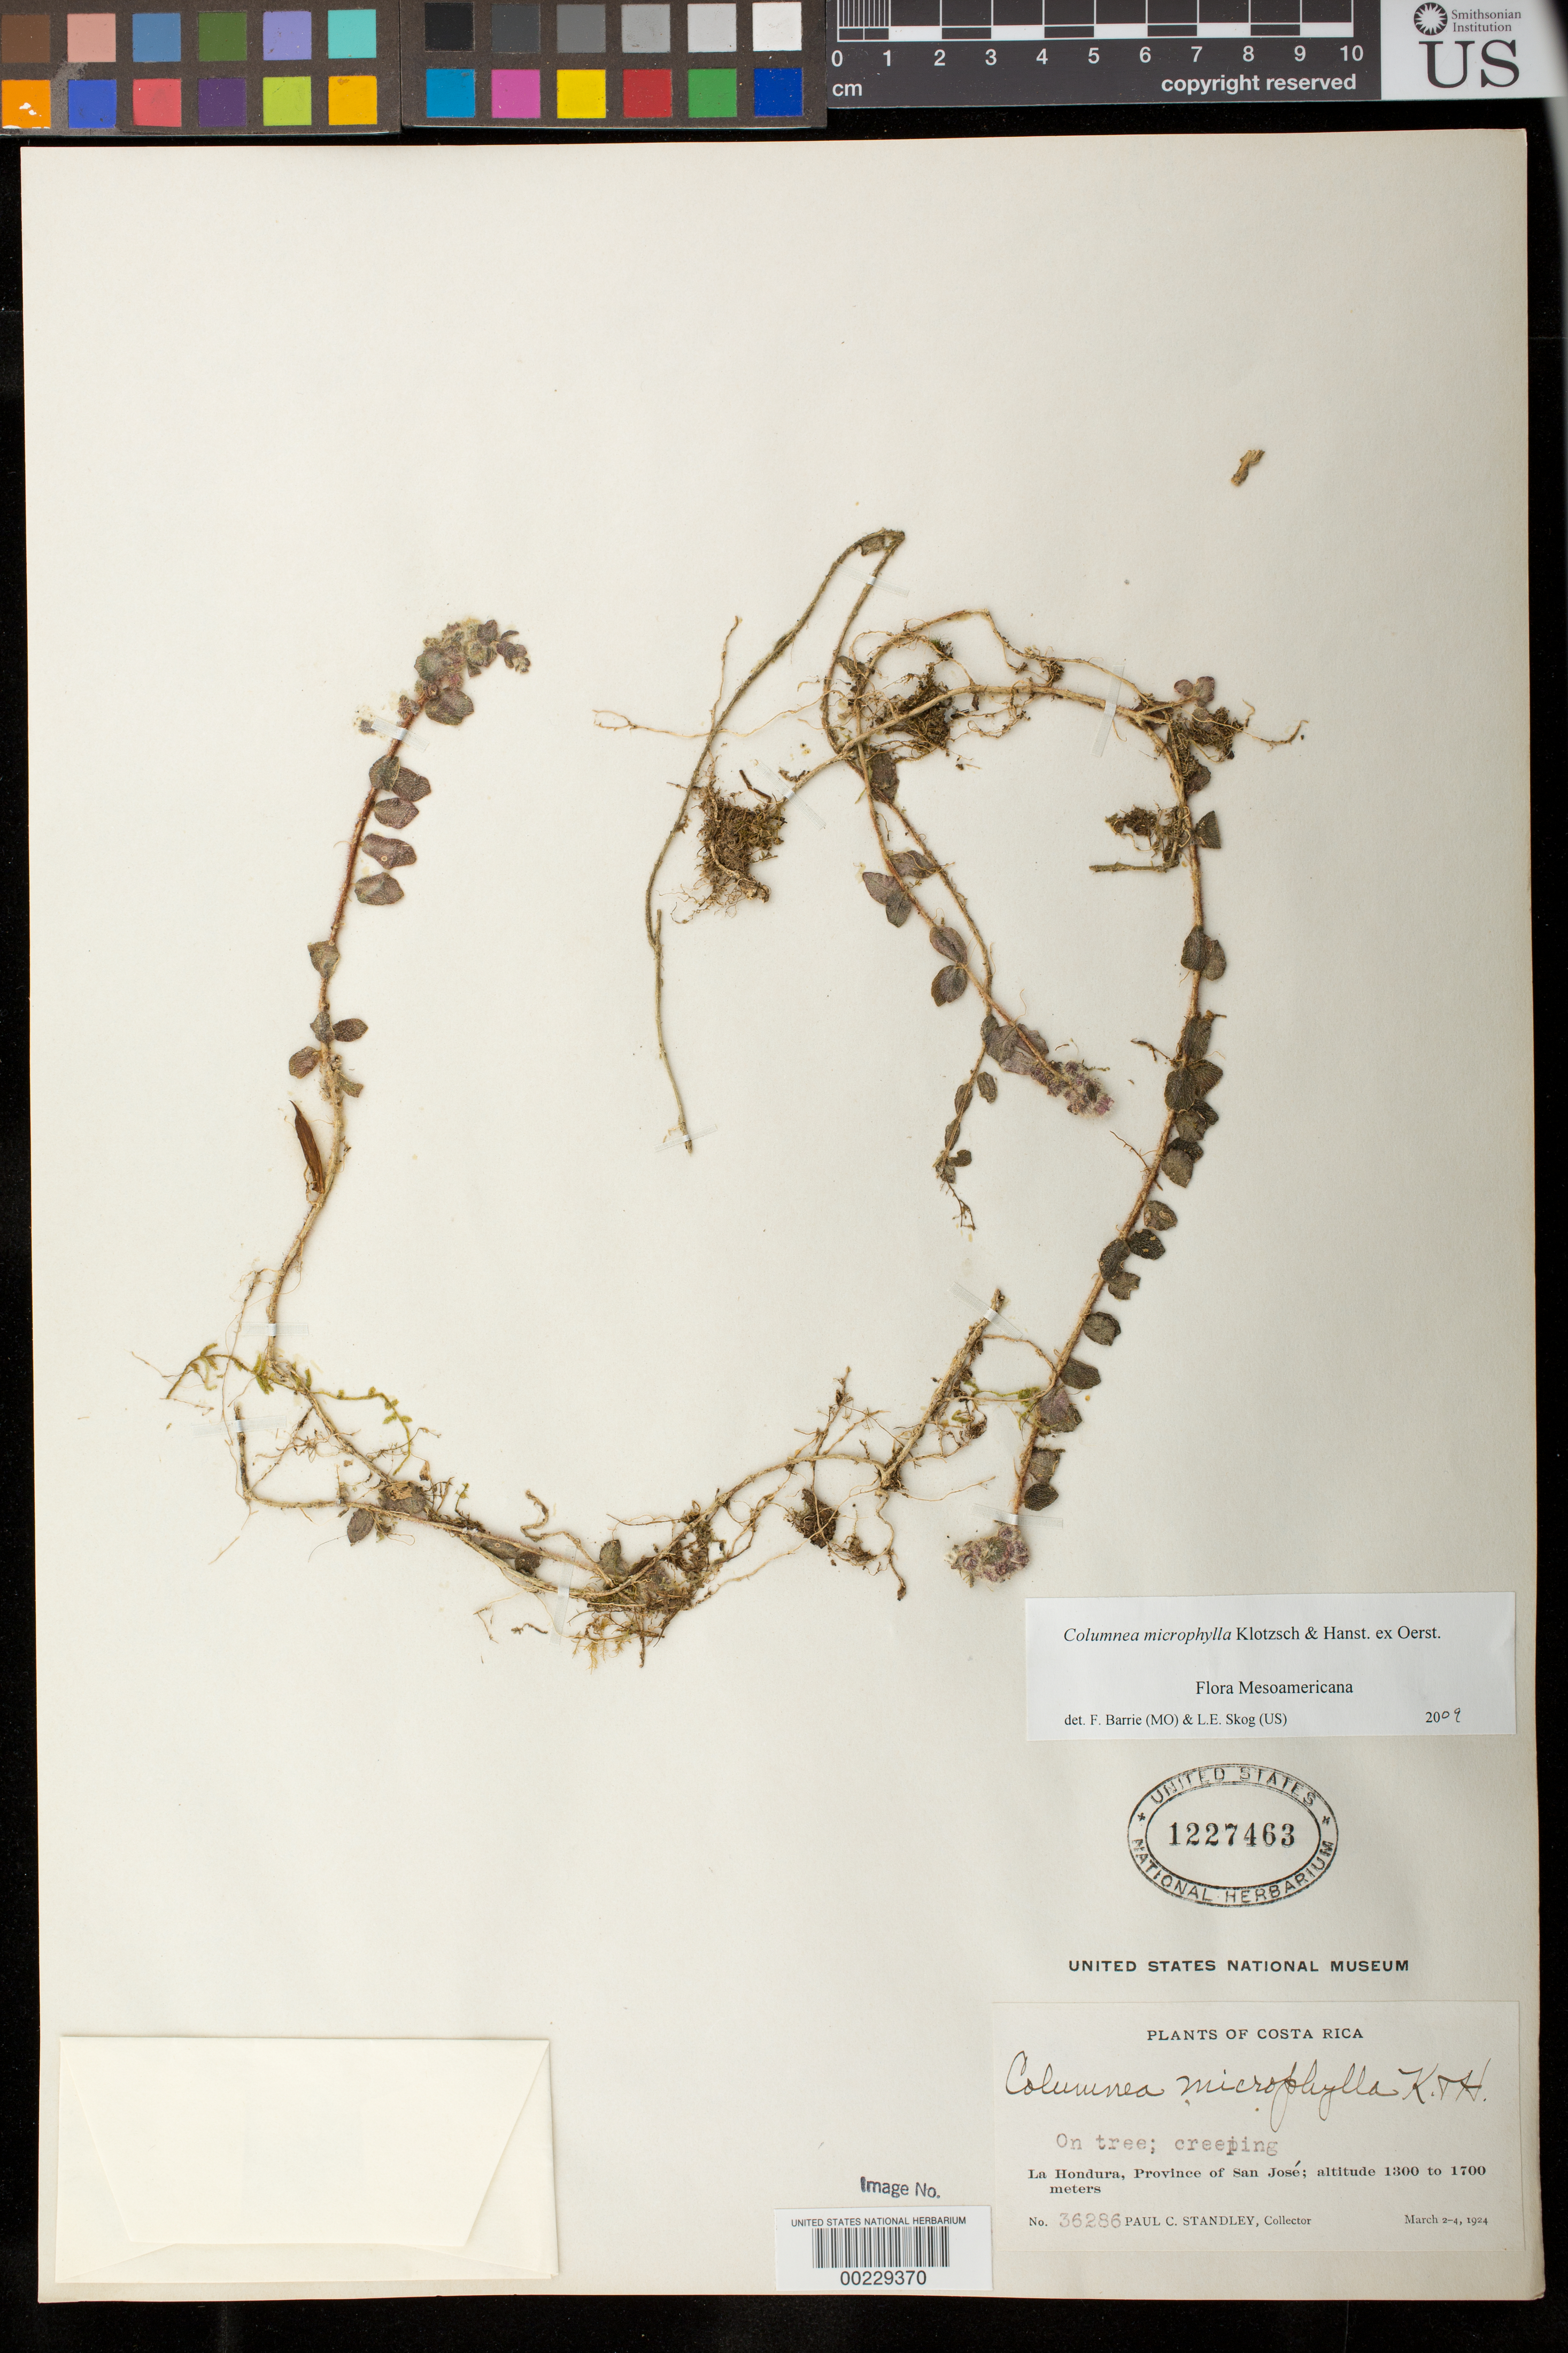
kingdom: Plantae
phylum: Tracheophyta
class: Magnoliopsida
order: Lamiales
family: Gesneriaceae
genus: Columnea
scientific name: Columnea microphylla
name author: Klotzsch & Hanst. ex Oerst.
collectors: P. C. Standley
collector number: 36286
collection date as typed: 2-4 Mar 1924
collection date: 1924-03-02/1924-03-04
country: Costa Rica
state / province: San José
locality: La Hondura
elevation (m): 1300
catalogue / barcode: US 1227463